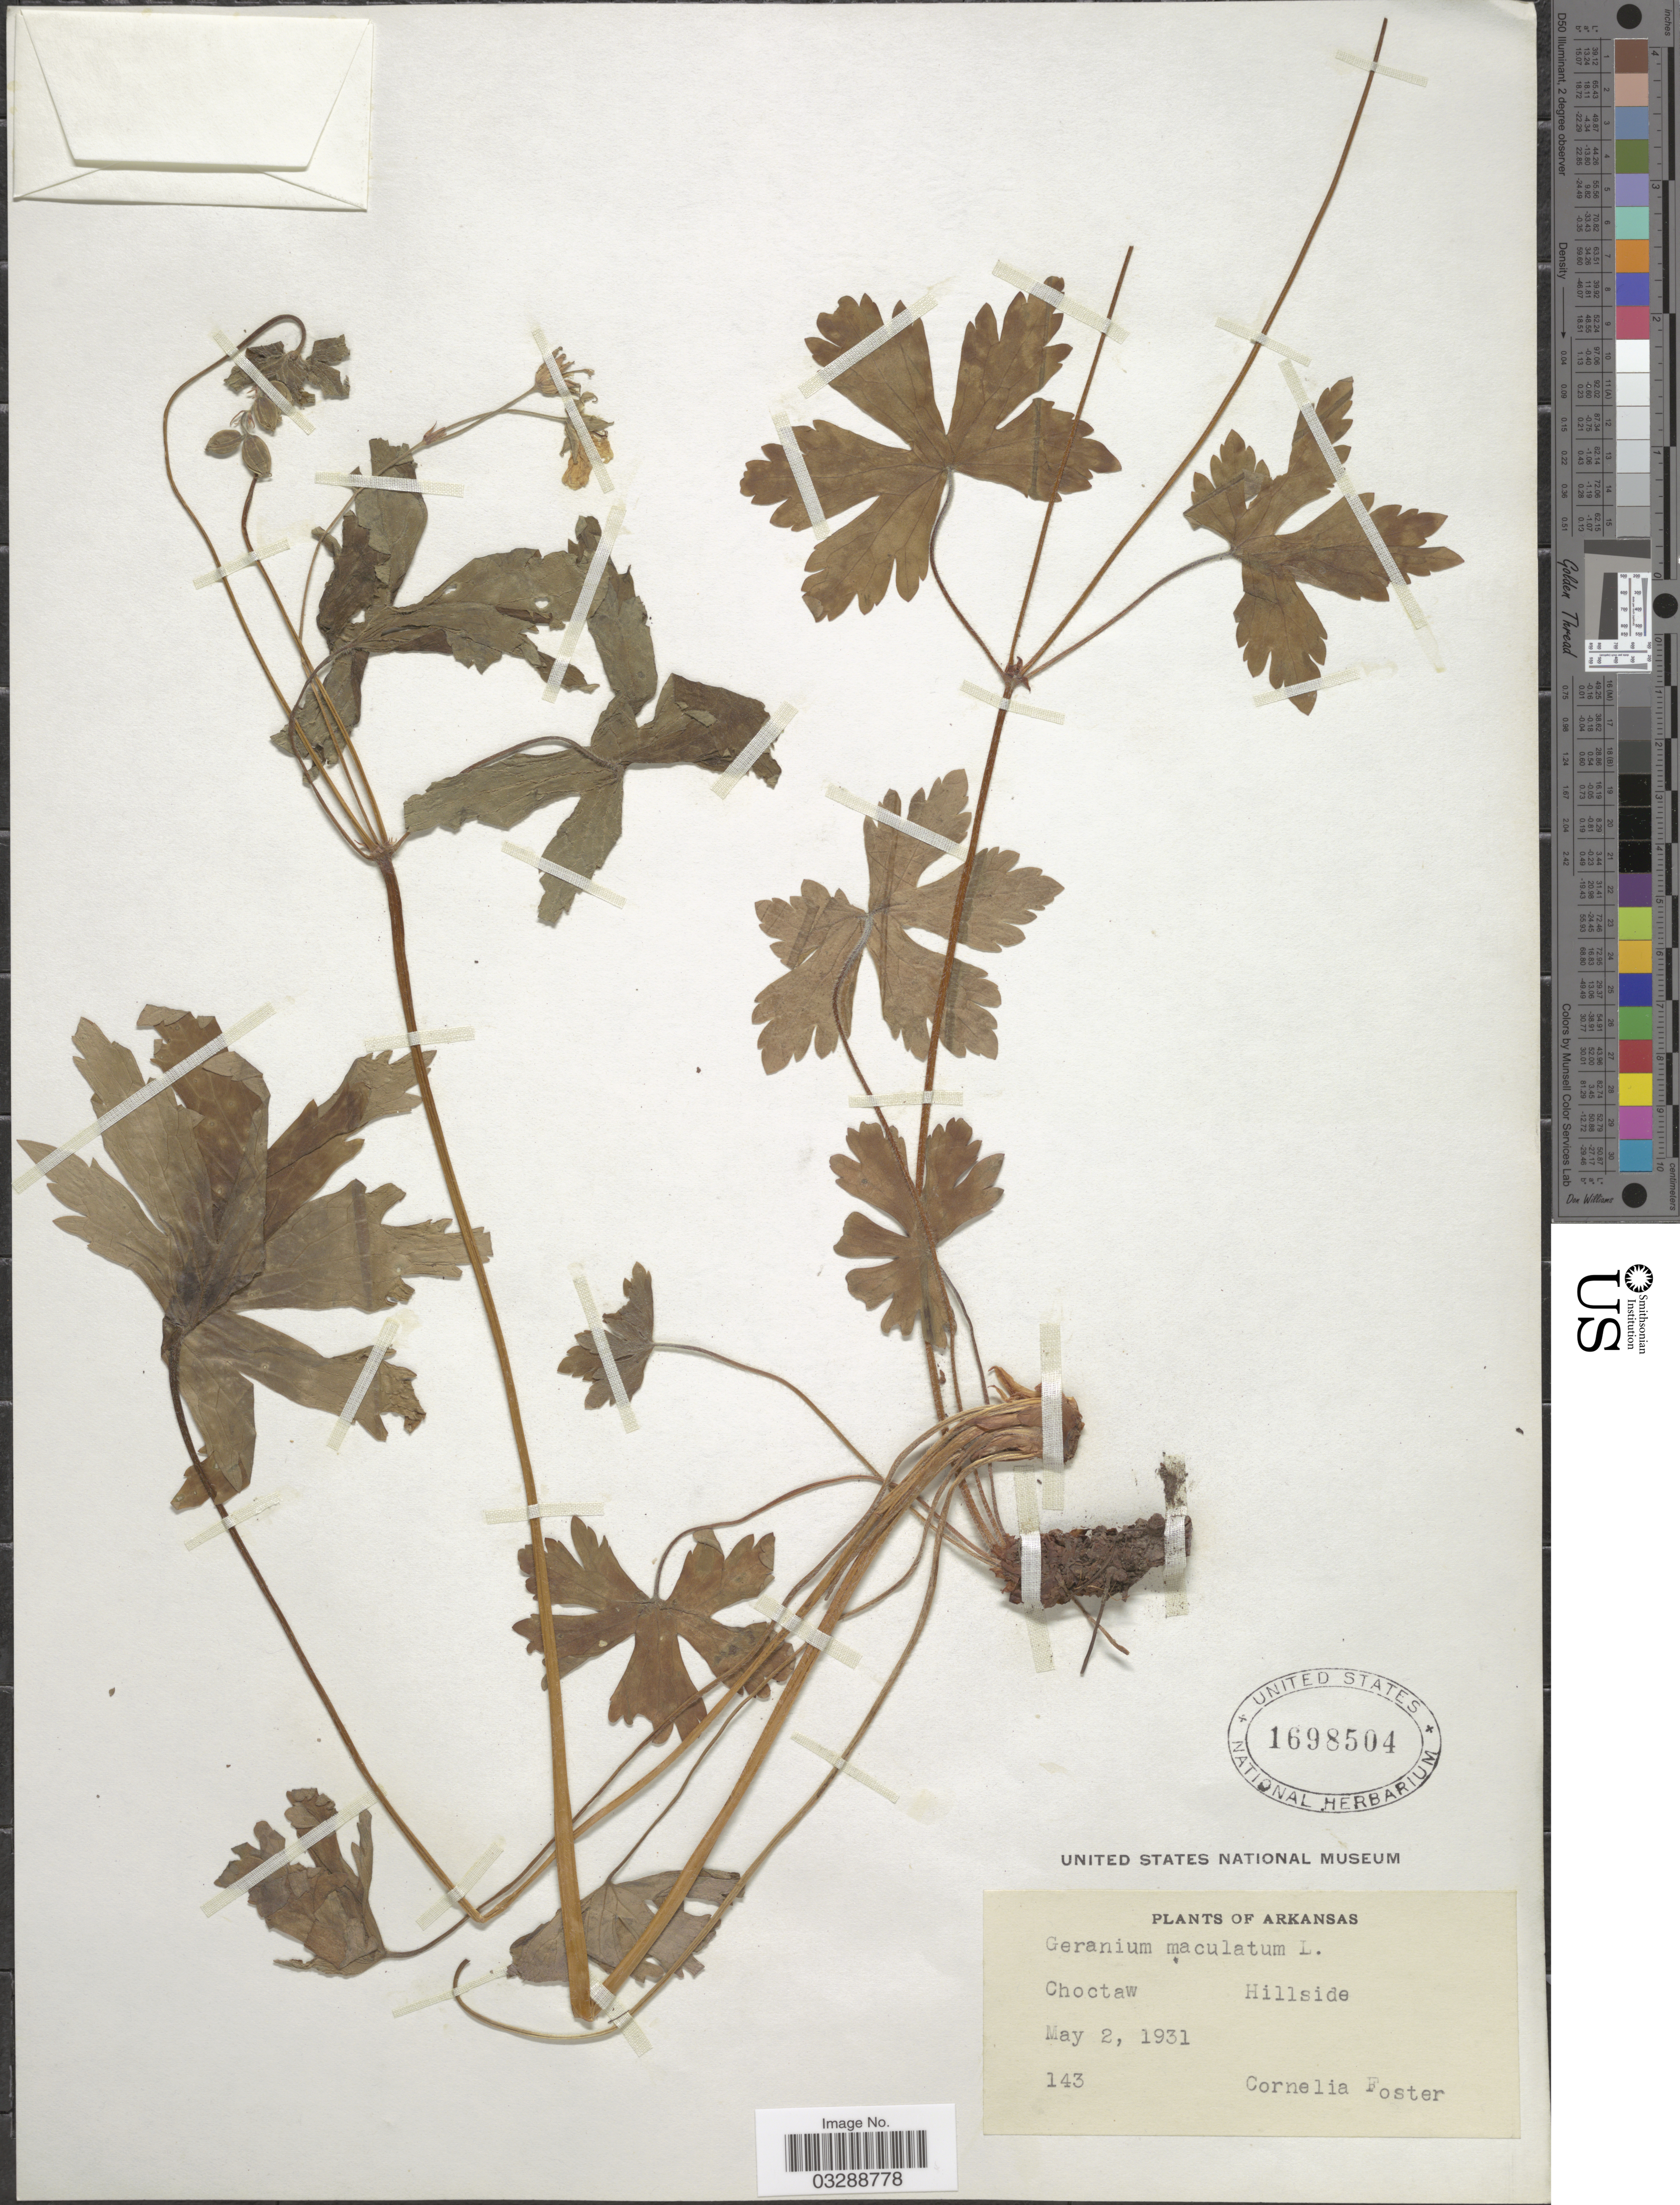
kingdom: Plantae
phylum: Tracheophyta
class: Magnoliopsida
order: Geraniales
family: Geraniaceae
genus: Geranium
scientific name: Geranium maculatum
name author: L.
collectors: C. Foster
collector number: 143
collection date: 1931-05-02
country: United States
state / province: Arkansas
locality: Choctaw, Hillside.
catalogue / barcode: US 1698504